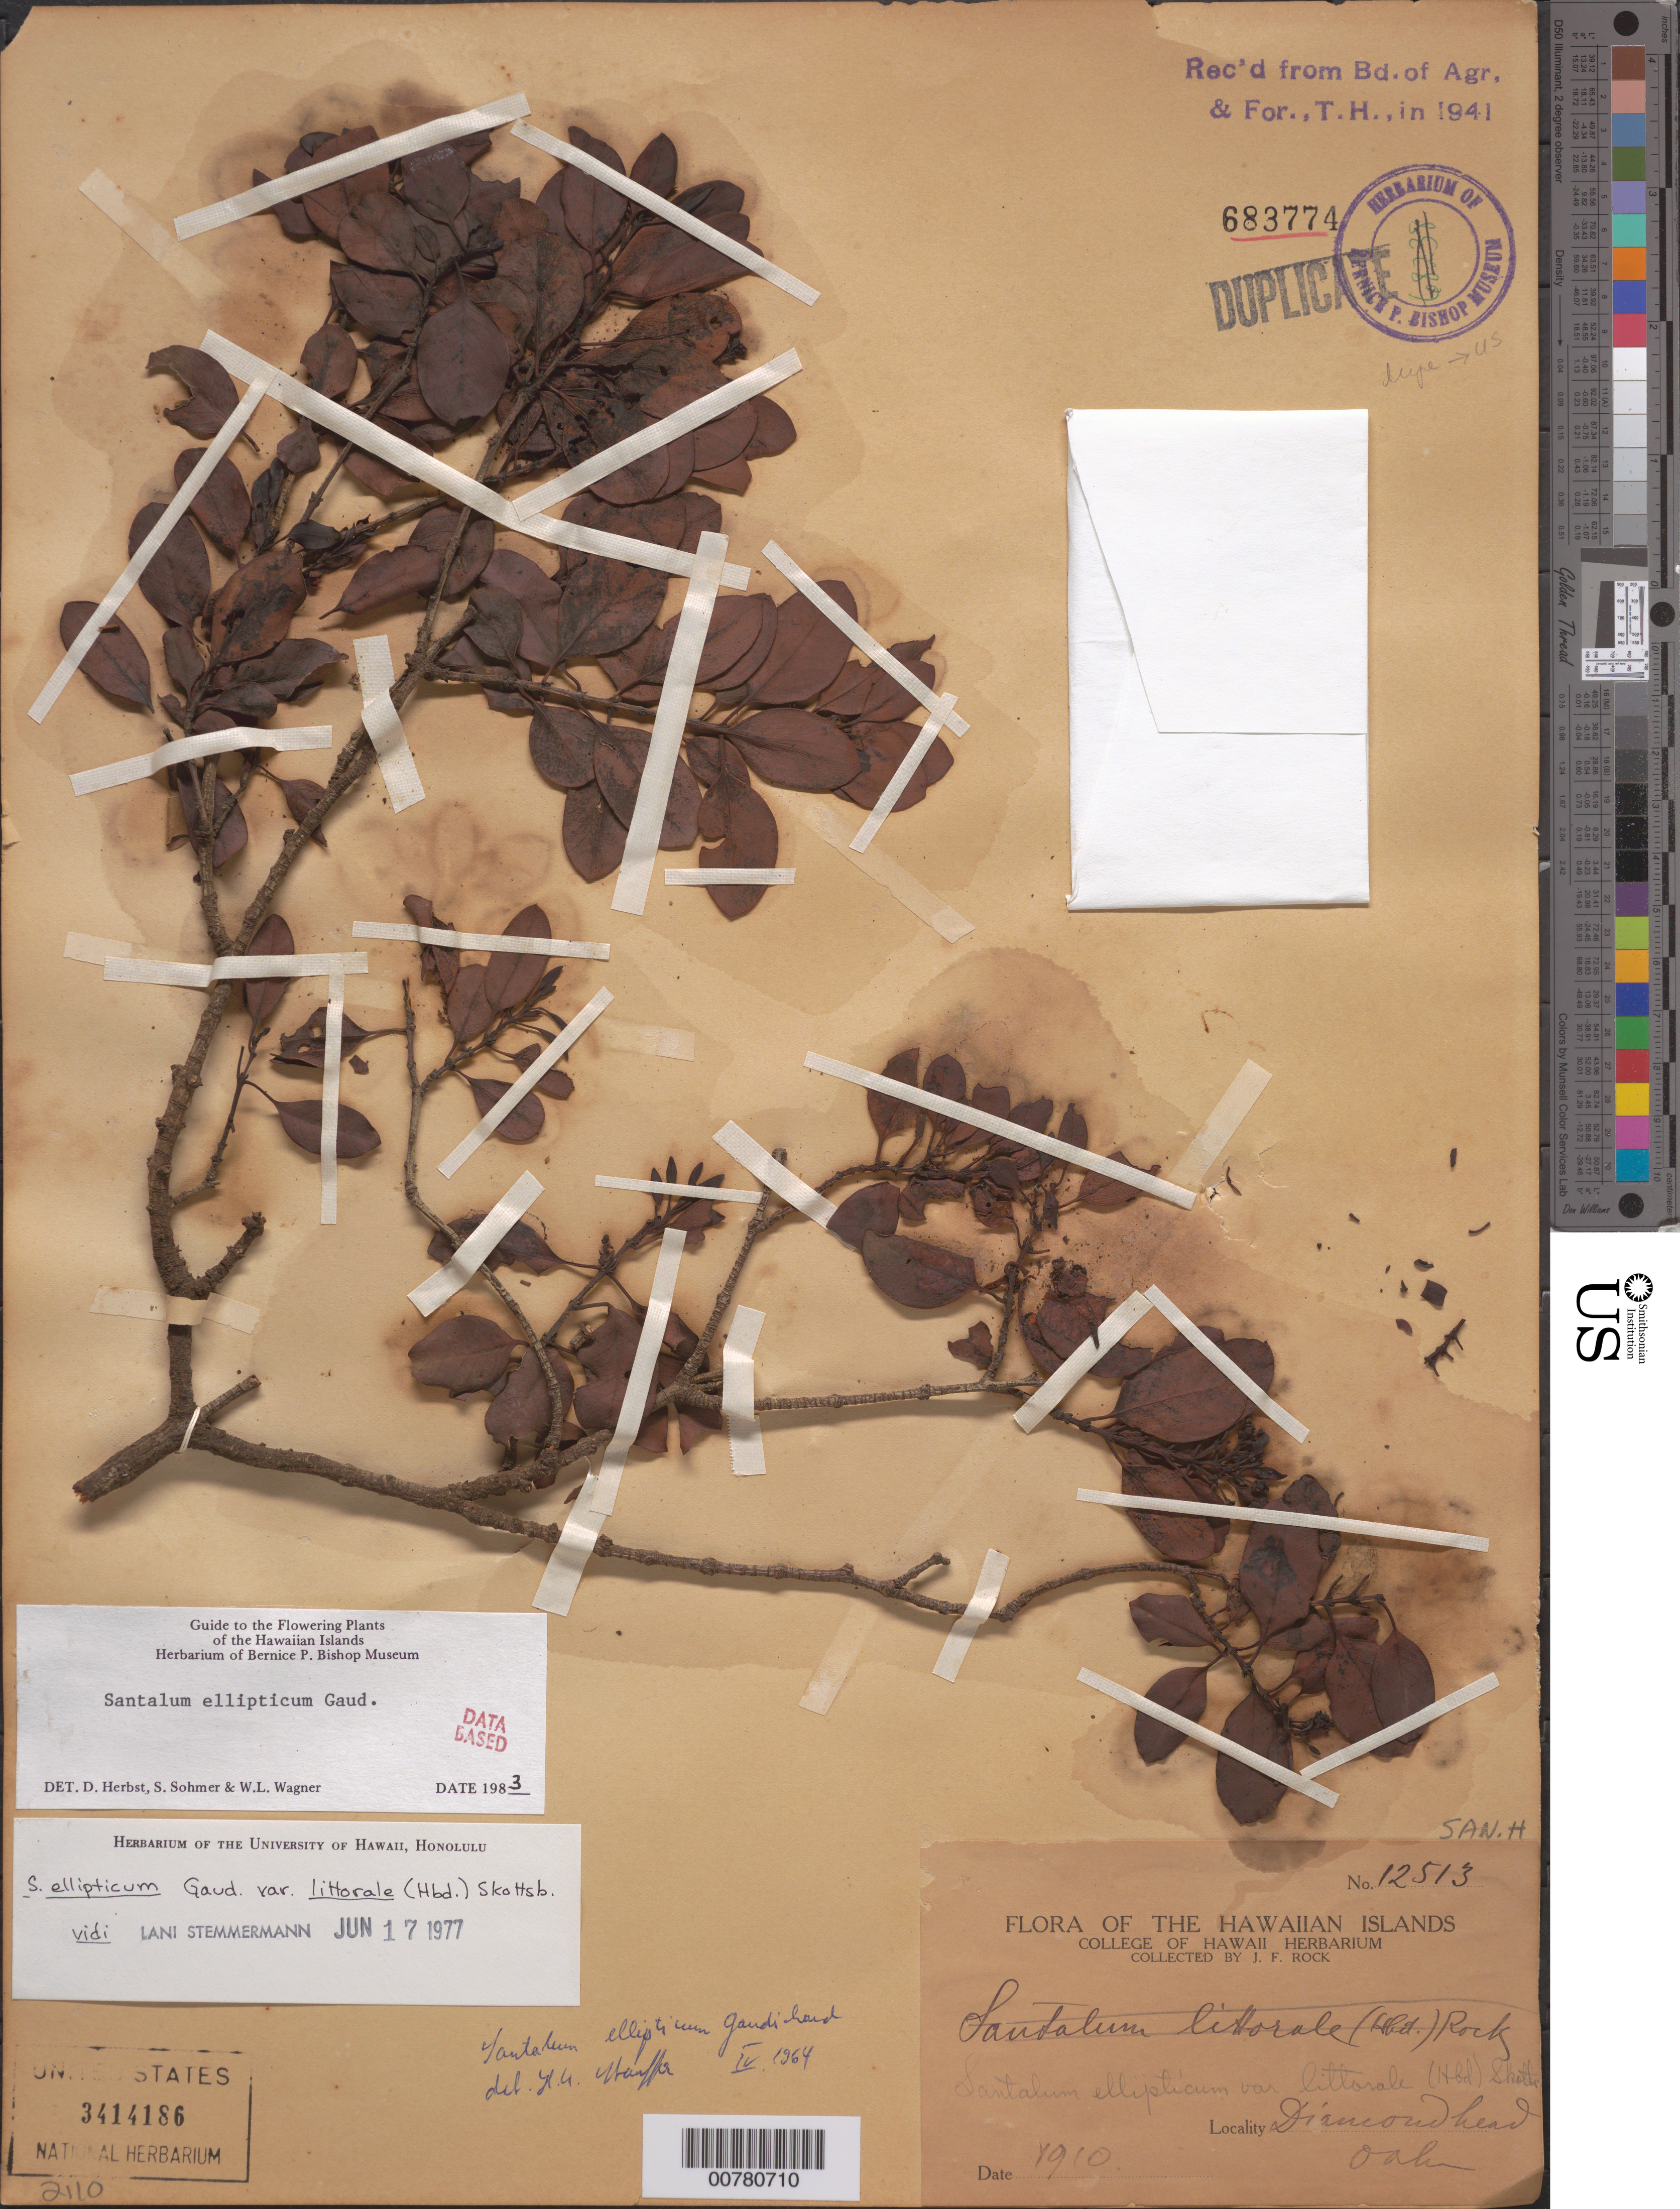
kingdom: Plantae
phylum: Tracheophyta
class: Magnoliopsida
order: Santalales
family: Santalaceae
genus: Santalum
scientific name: Santalum ellipticum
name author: Gaudich.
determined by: Herbst, D. R.; Sohmer, S. H.; Wagner, W. L.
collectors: J. F. Rock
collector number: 12513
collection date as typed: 1910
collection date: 1910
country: United States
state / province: Hawaii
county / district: Honolulu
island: Oahu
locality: Diamond Head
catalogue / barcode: US 3414186